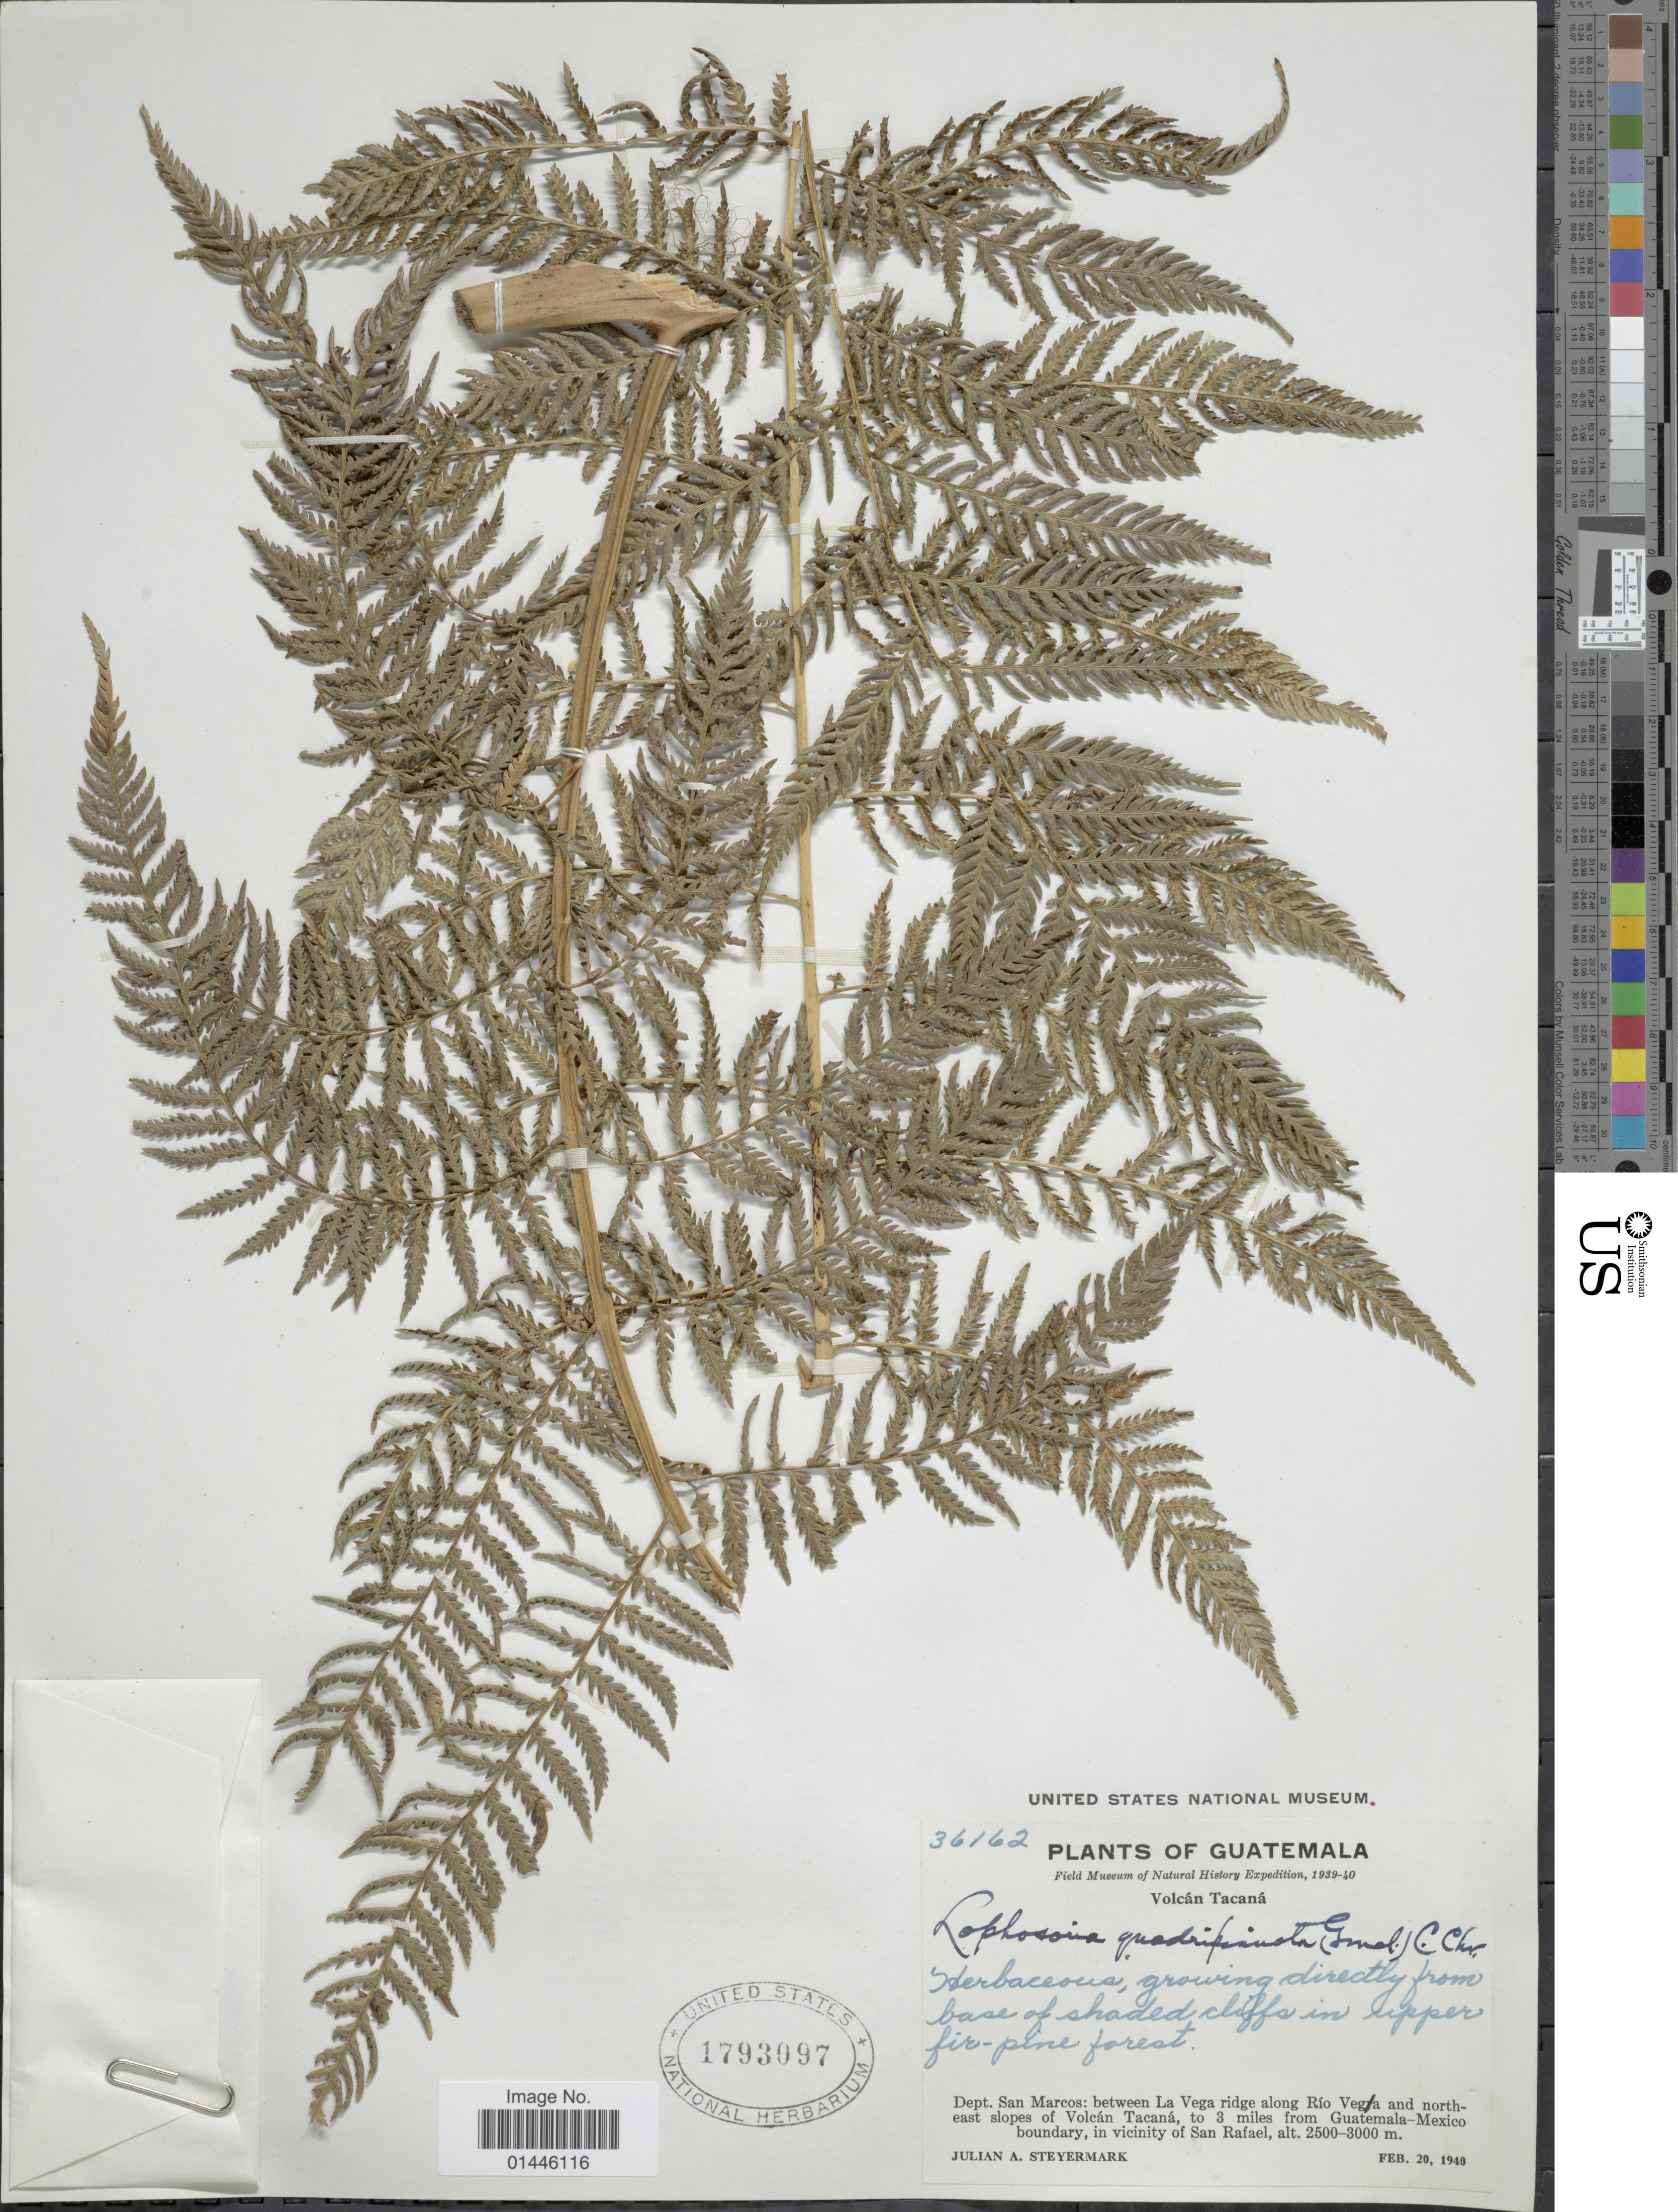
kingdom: Plantae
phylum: Tracheophyta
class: Polypodiopsida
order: Cyatheales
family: Dicksoniaceae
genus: Lophosoria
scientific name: Lophosoria quadripinnata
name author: (J.F. Gmel.) C. Chr.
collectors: J. Steyermark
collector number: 36162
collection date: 1940-02-20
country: Guatemala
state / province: San Marcos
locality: Between La Vega ridge along Río Vega and northeast slopes of Volcán Tacaná, to 3 miles from Guatemala-Mexico boundary, in vicinity of San Rafael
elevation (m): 2500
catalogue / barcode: US 1793097